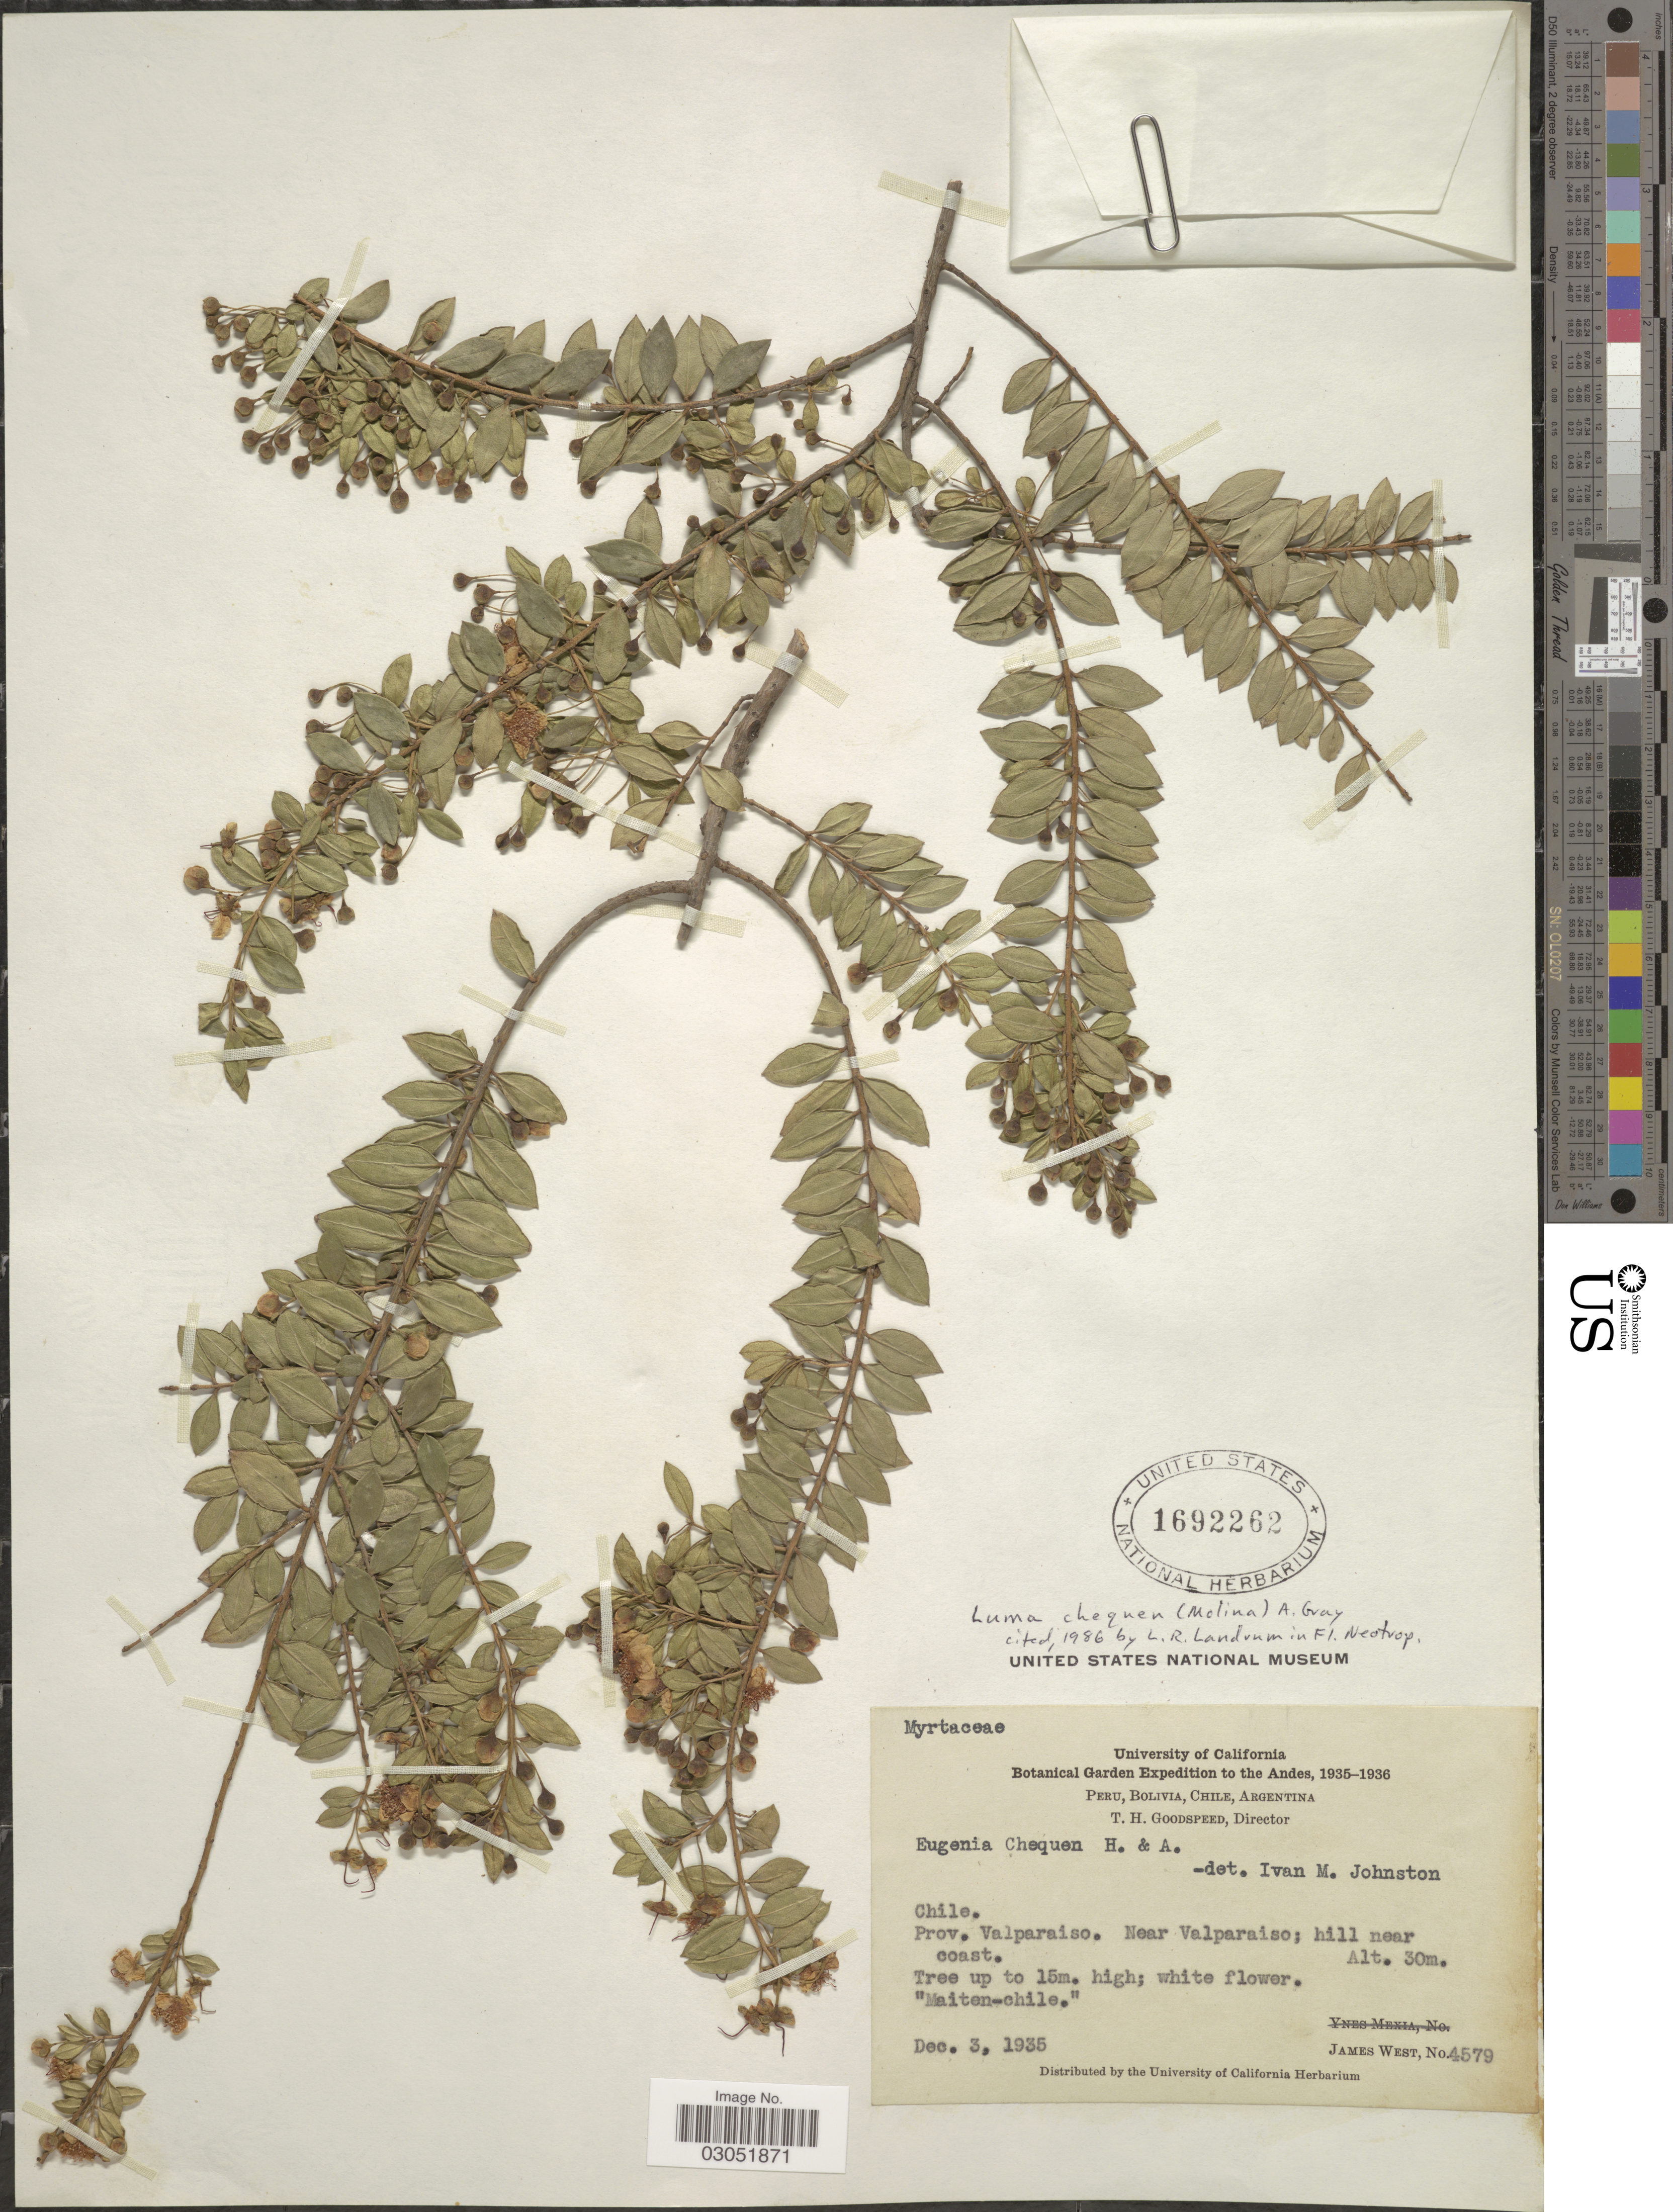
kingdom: Plantae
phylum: Tracheophyta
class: Magnoliopsida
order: Myrtales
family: Myrtaceae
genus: Luma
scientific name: Luma chequen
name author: (Molina) A. Gray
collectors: J. West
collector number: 4579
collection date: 1935-12-03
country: Chile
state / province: Valparaíso (V)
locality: Andes. Near Valparaiso; hill near coast.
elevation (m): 30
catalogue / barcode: US 1692262